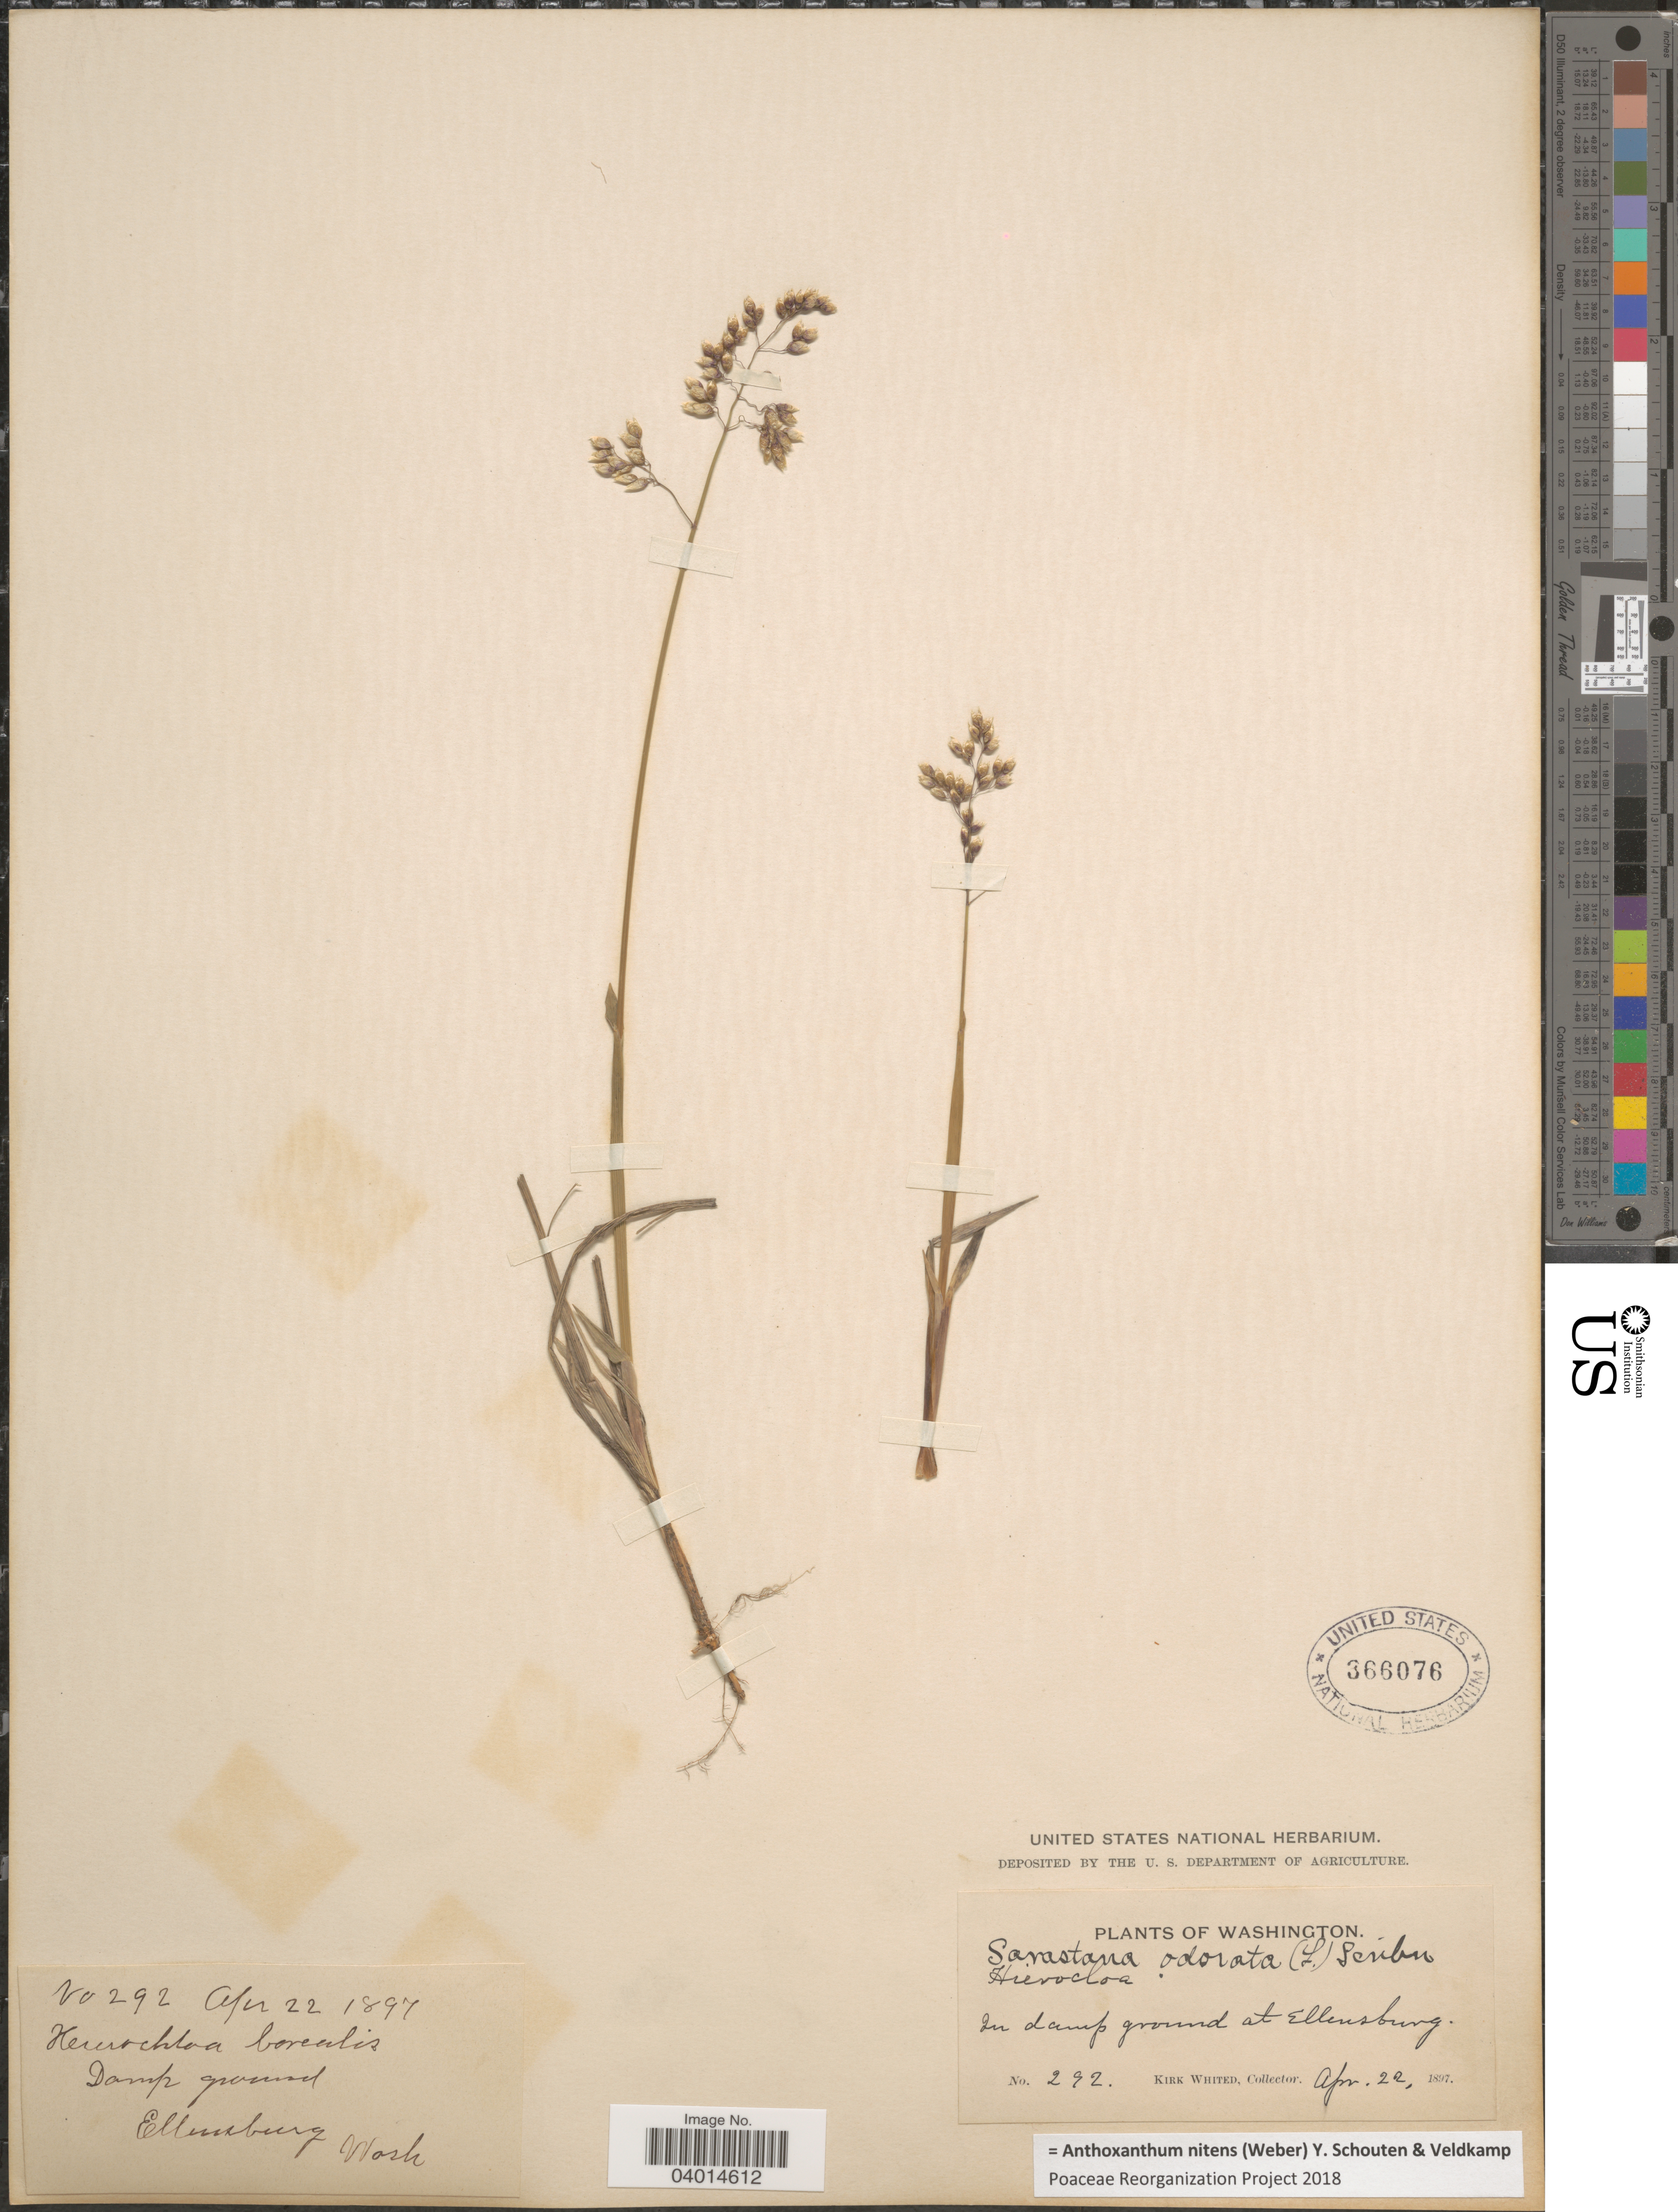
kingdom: Plantae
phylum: Tracheophyta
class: Liliopsida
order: Poales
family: Poaceae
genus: Anthoxanthum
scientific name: Anthoxanthum nitens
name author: (G.H. Weber) R.T.A. Schouten & Veldkamp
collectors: K. Whited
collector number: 292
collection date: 1897-04-22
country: United States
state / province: Washington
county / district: Kittitas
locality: Ellensburg.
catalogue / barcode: US 366076